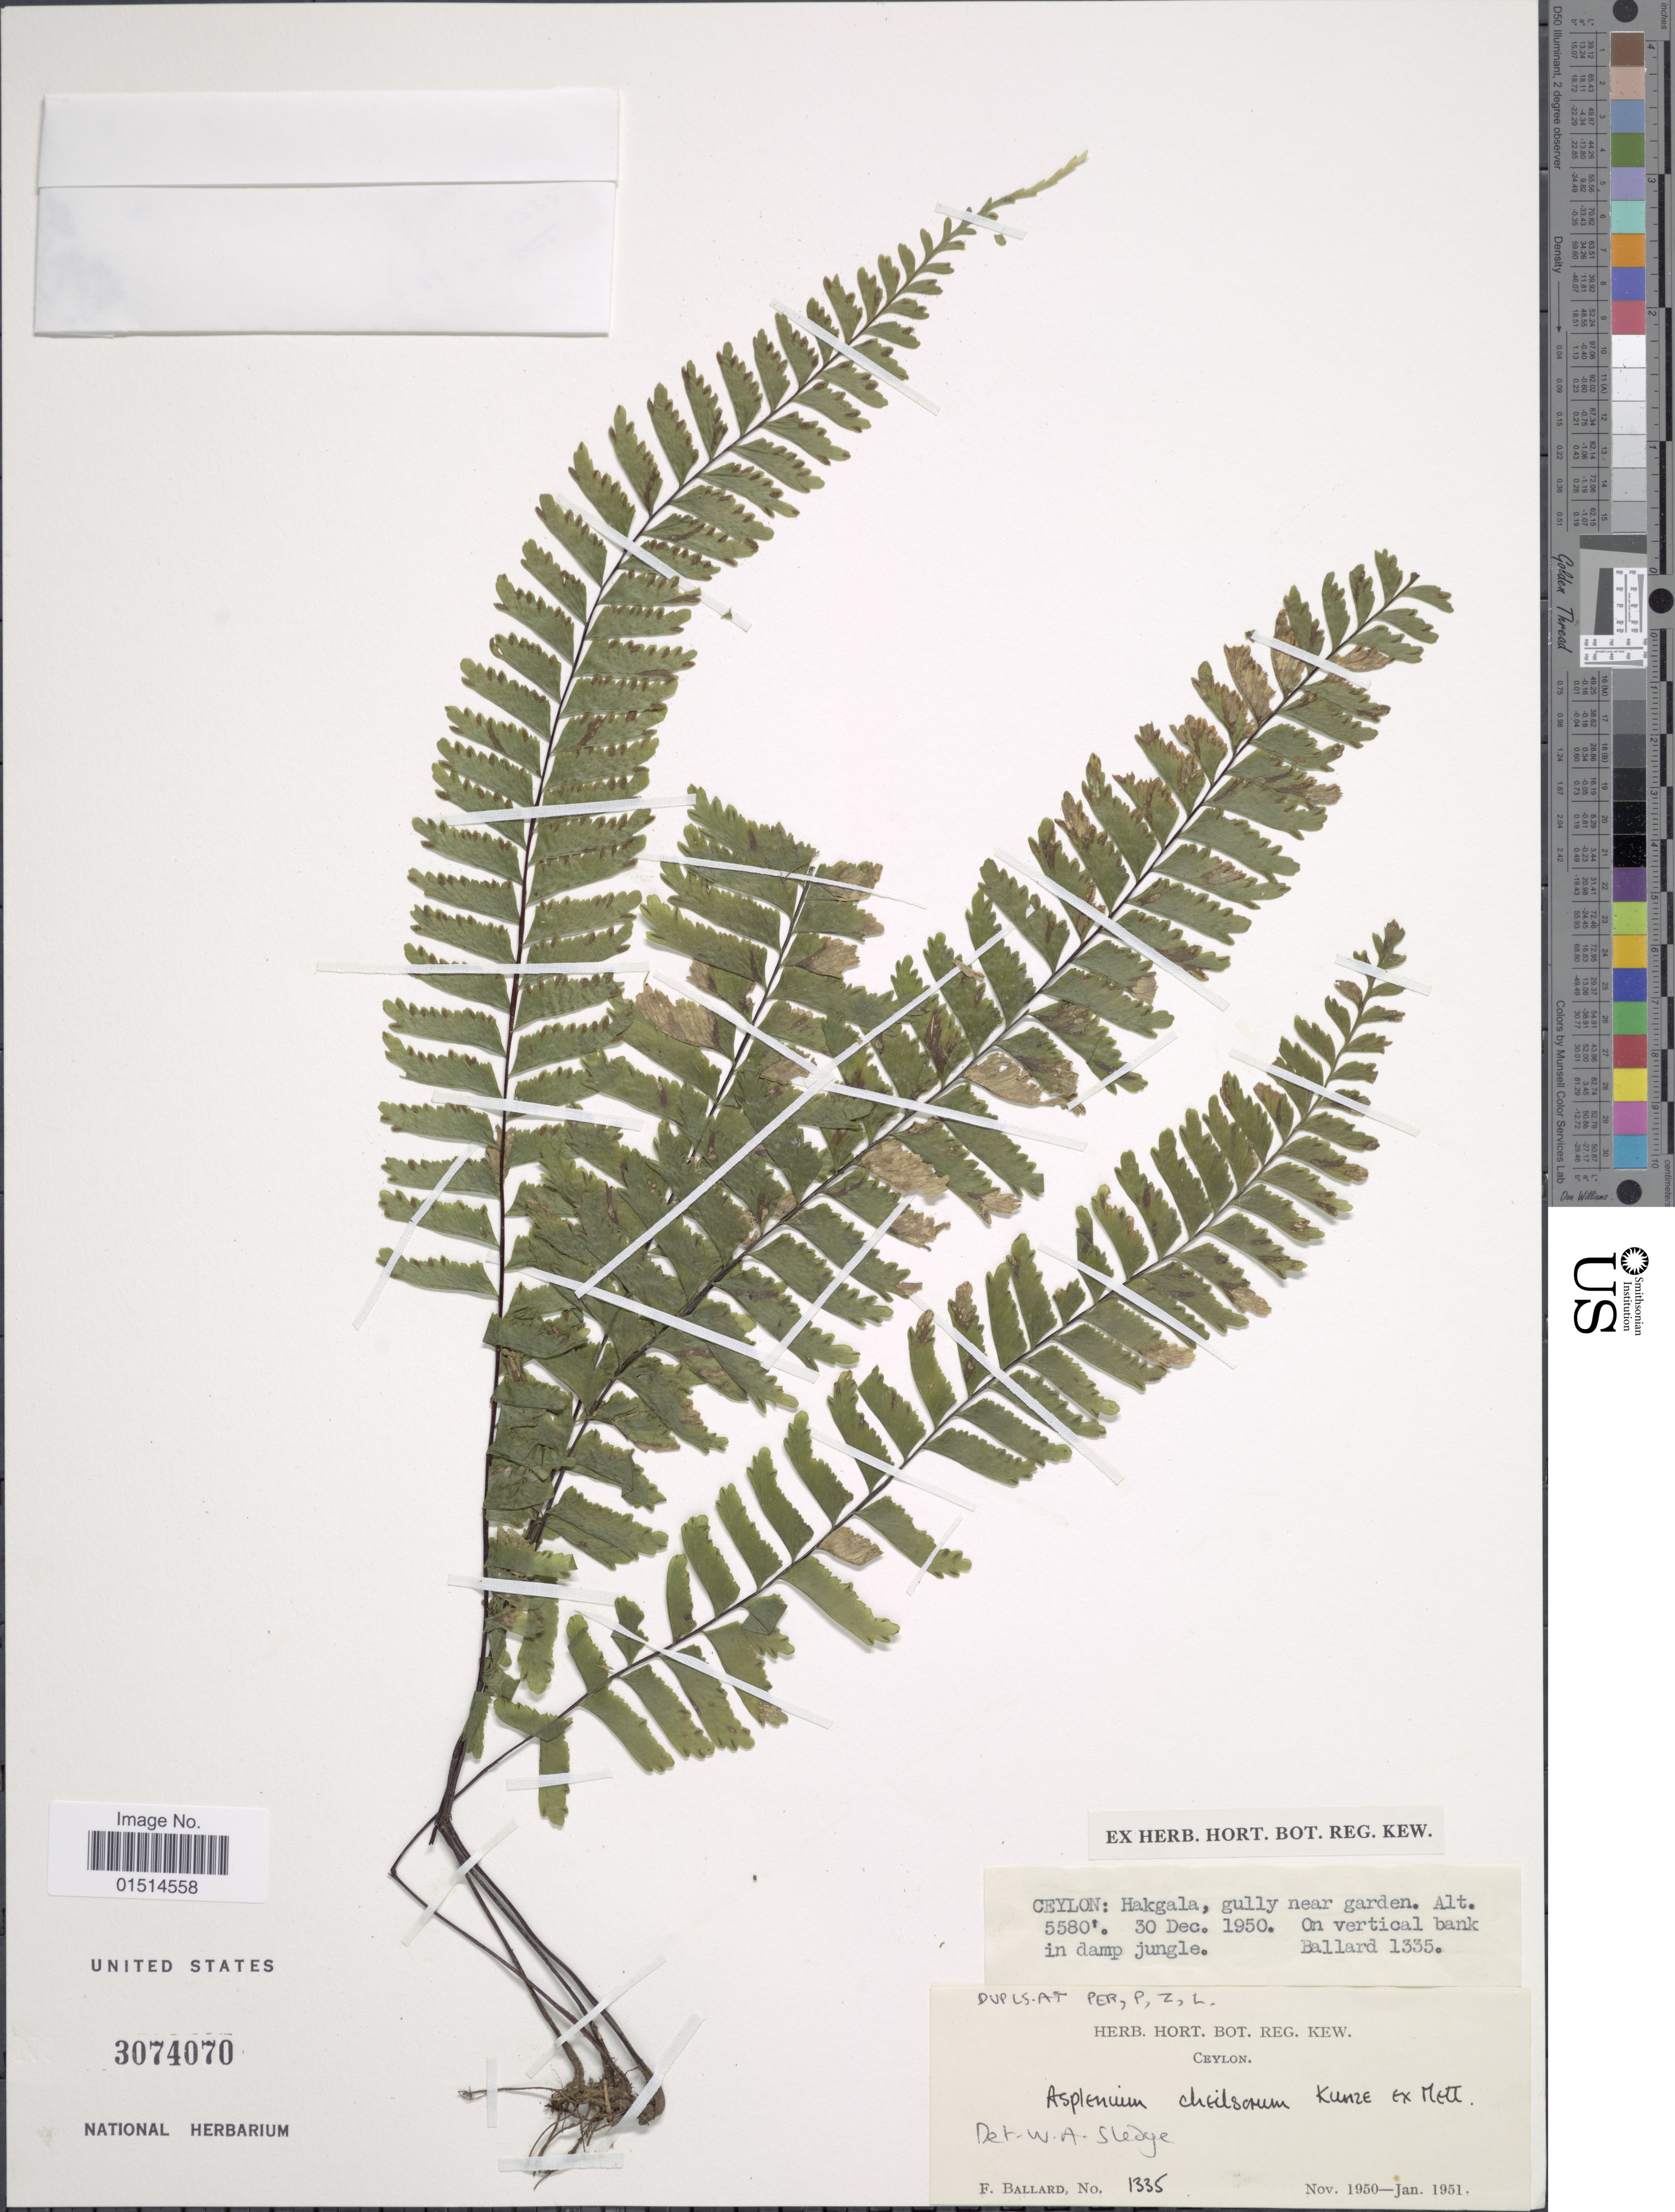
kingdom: Plantae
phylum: Tracheophyta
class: Polypodiopsida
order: Polypodiales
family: Aspleniaceae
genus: Asplenium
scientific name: Asplenium cheilosorum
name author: Kunze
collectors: F. Ballard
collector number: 1335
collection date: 1950-12-30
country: Sri Lanka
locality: Ceylon, Hakgala, gully near garden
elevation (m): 1701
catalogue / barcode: US 3074070